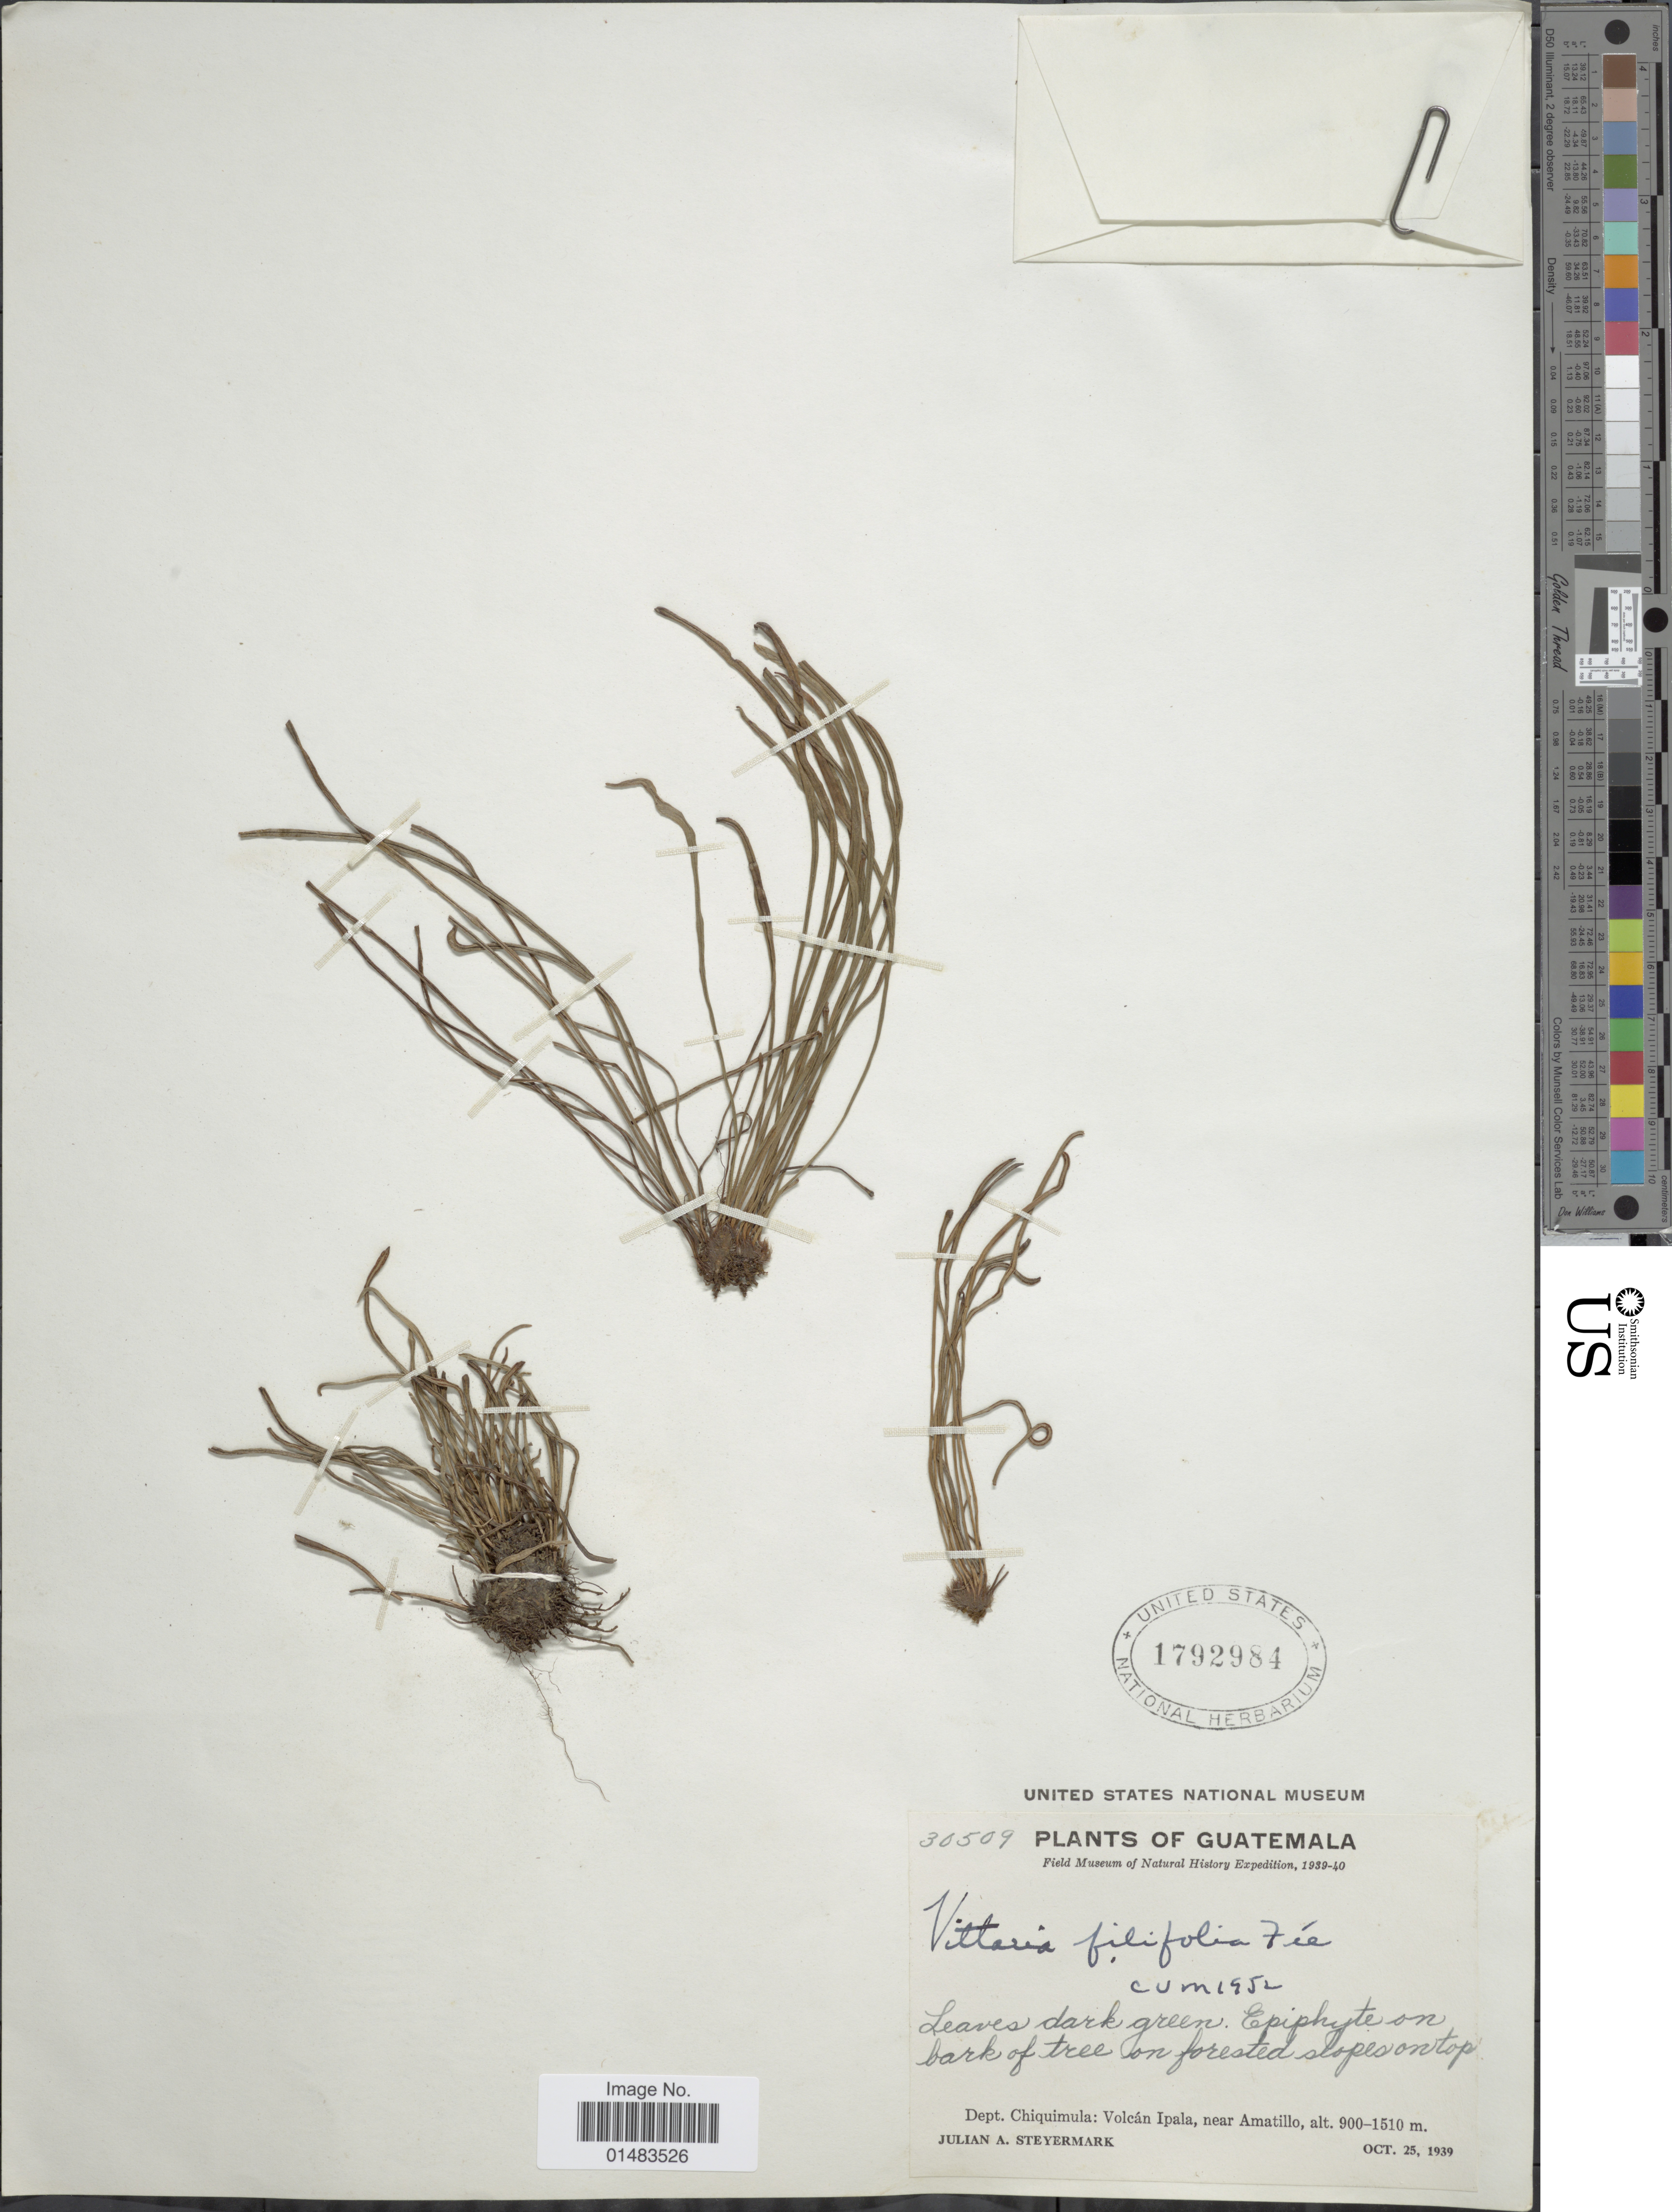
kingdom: Plantae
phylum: Tracheophyta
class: Polypodiopsida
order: Polypodiales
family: Pteridaceae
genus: Vittaria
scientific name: Vittaria graminifolia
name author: Kaulf.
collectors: J. Steyermark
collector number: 30509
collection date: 1939-10-25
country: Guatemala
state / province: Chiquimula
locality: Guatemala, Leaves dark green, Epiphyte on bark of tree on forested slopes on top, Volcan Ipala, near Amatillo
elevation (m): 900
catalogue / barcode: US 1792984